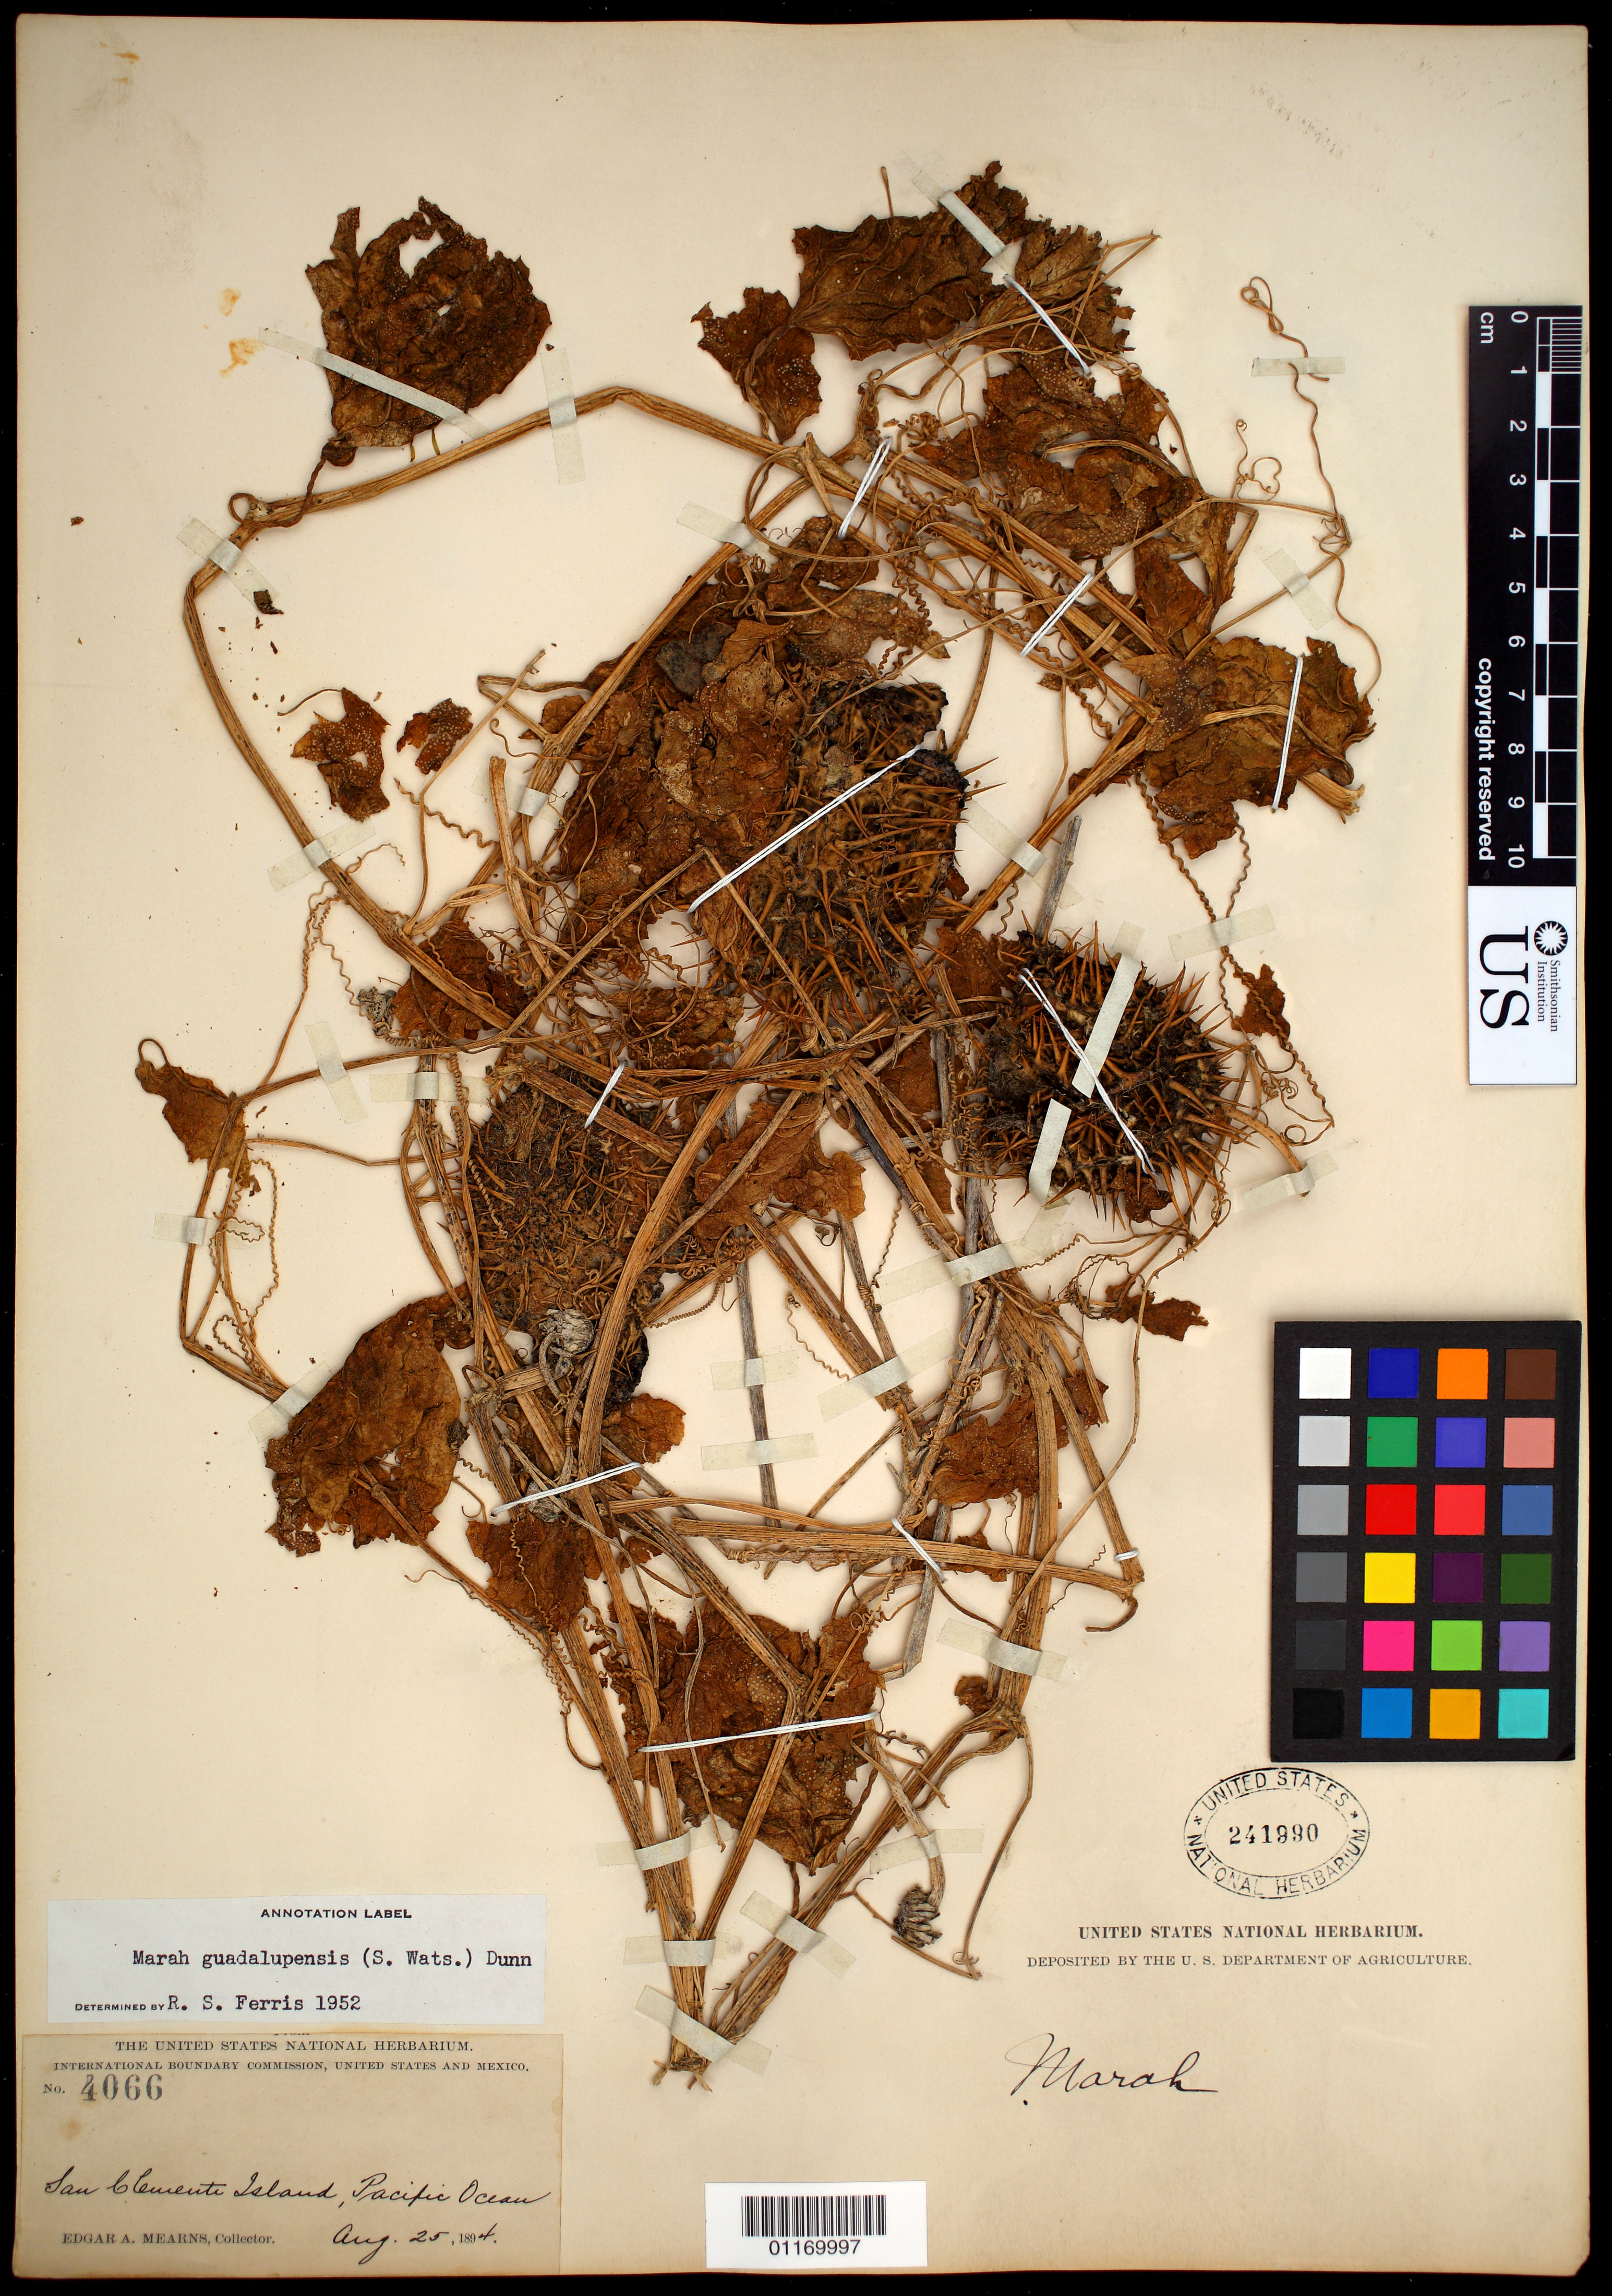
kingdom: Plantae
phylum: Tracheophyta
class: Magnoliopsida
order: Cucurbitales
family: Cucurbitaceae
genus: Marah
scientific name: Marah guadalupensis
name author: (S. Watson) Greene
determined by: Ferris, R. S.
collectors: E. A. Mearns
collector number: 4066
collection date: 1894-08-25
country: United States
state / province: California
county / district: Los Angeles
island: San Clemente Island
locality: San Clemente Island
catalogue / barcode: US 241990